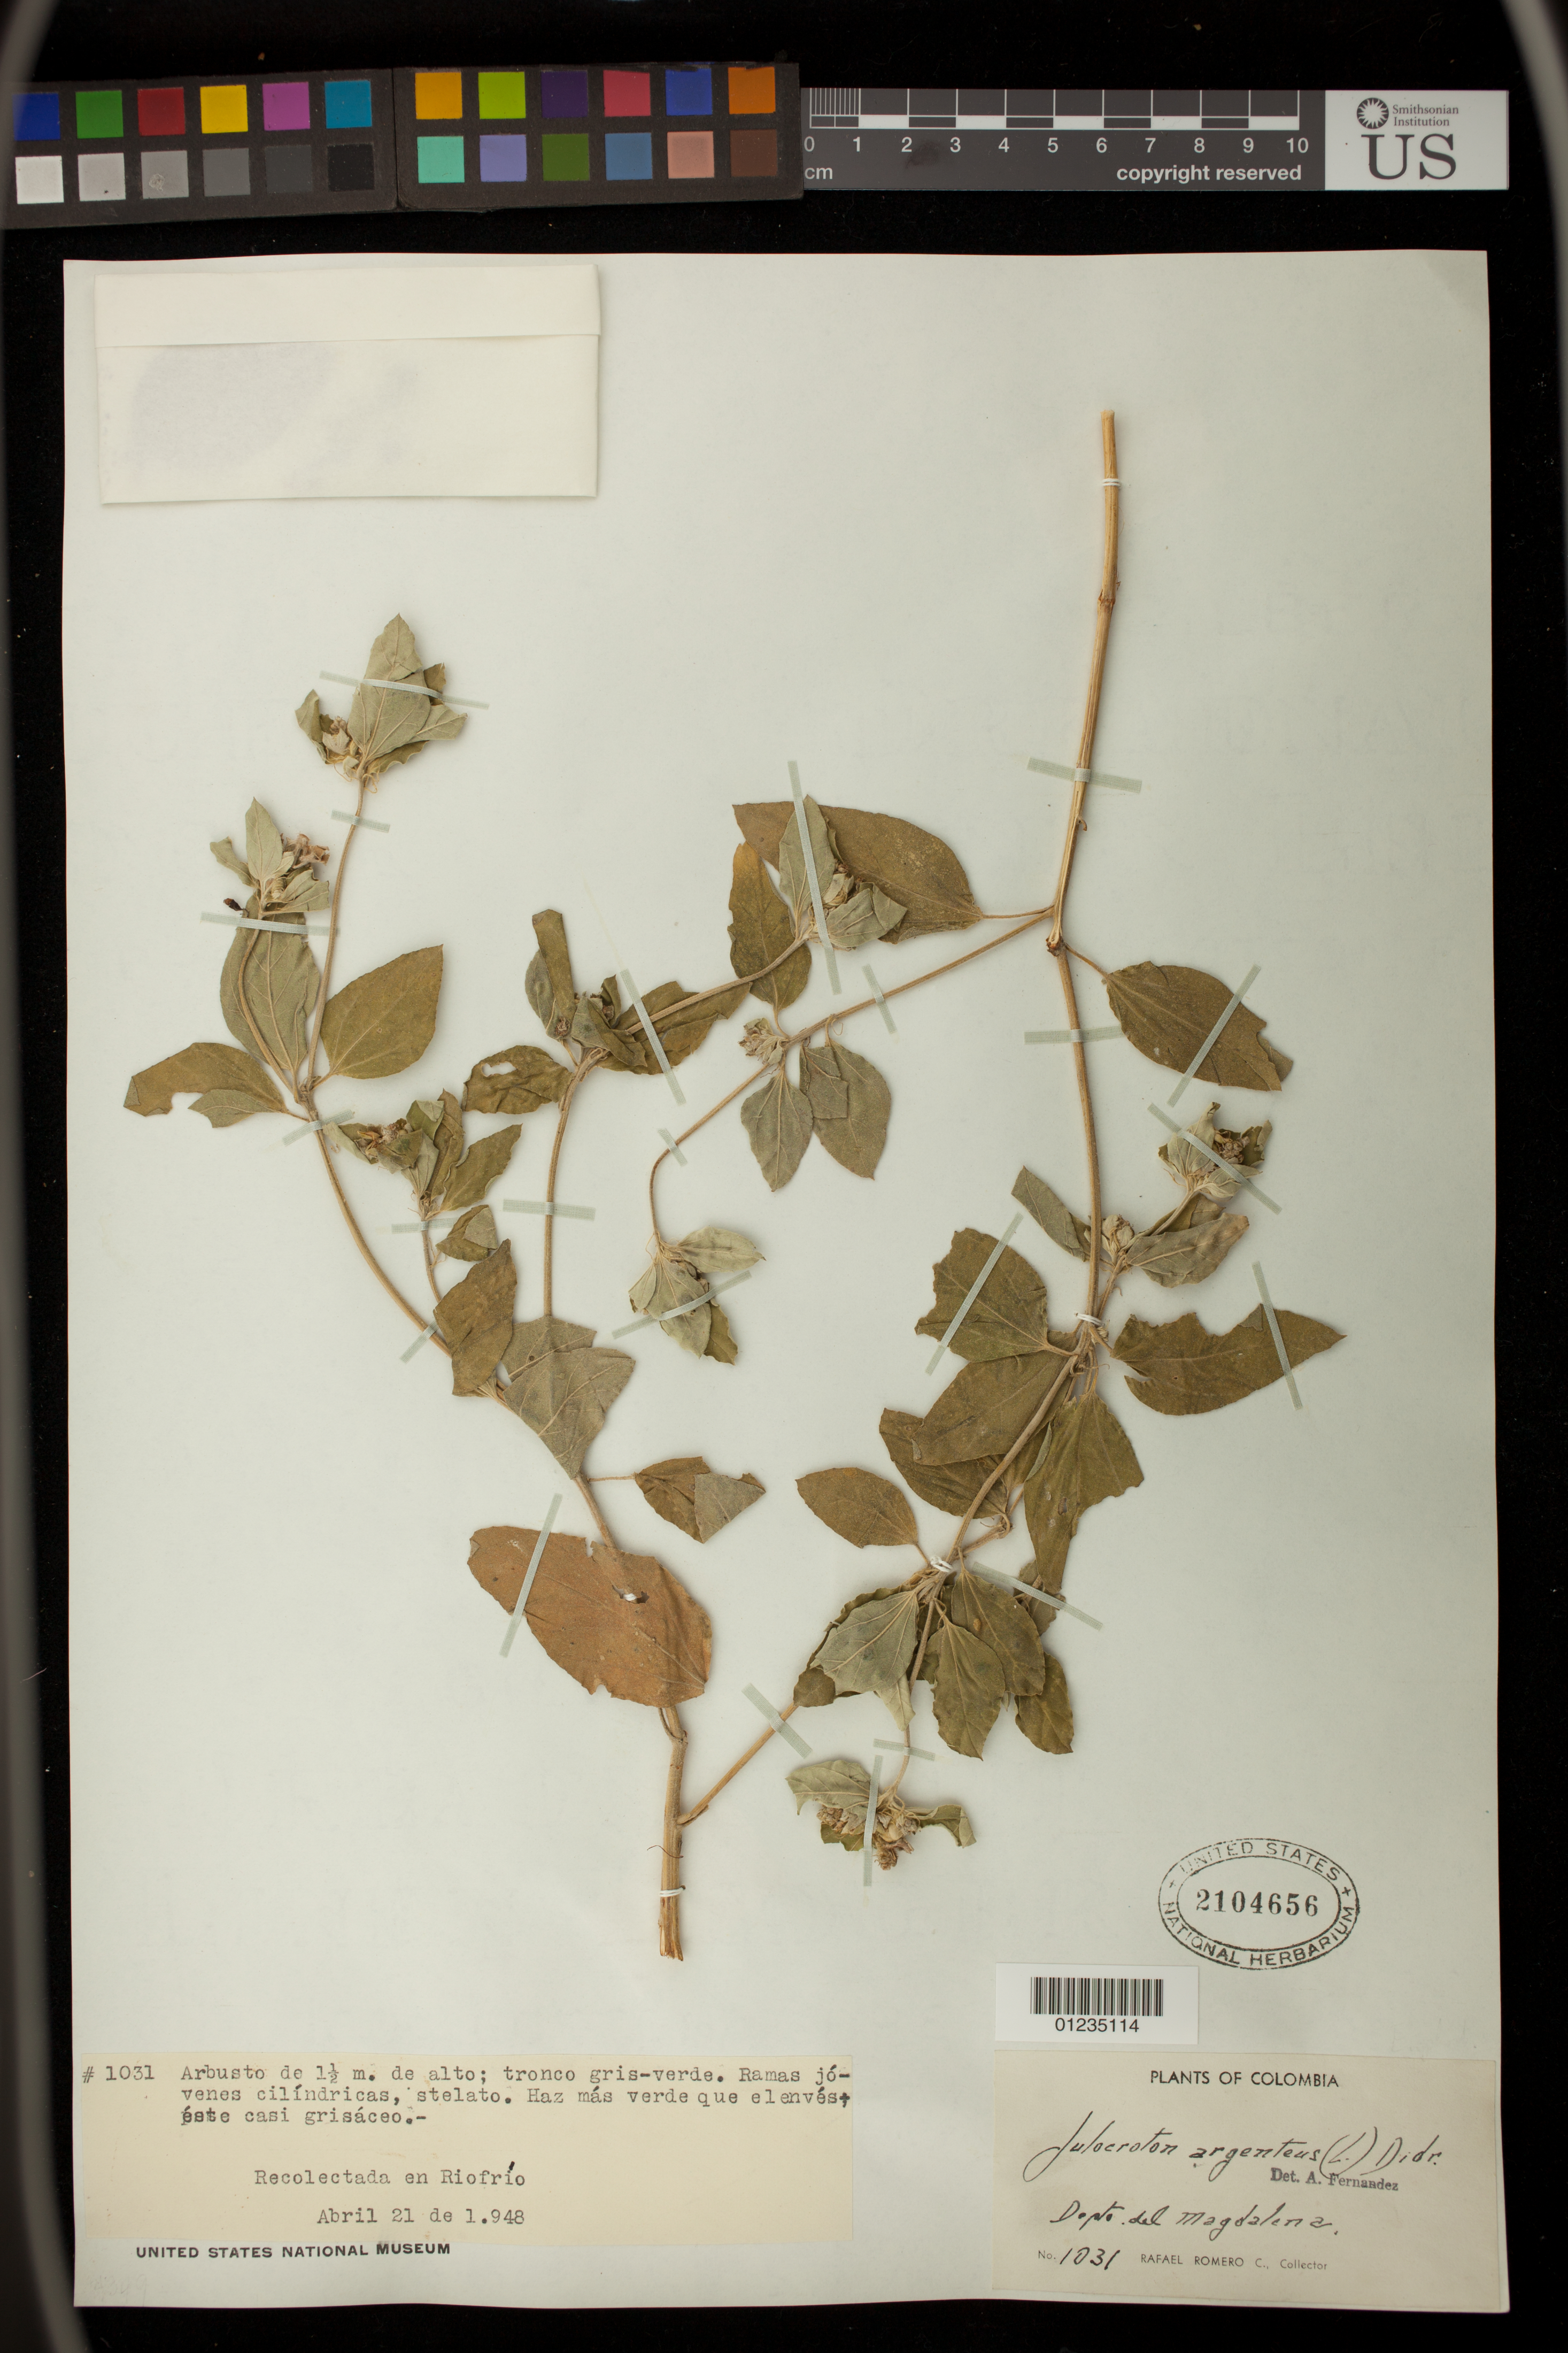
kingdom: Plantae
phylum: Tracheophyta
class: Magnoliopsida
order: Malpighiales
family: Euphorbiaceae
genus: Julocroton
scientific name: Julocroton argenteus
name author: (L.) Didr.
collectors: R. Romero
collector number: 1031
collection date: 1948-04-21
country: Colombia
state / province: Magdalena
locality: Riofrio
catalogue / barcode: US 2104656